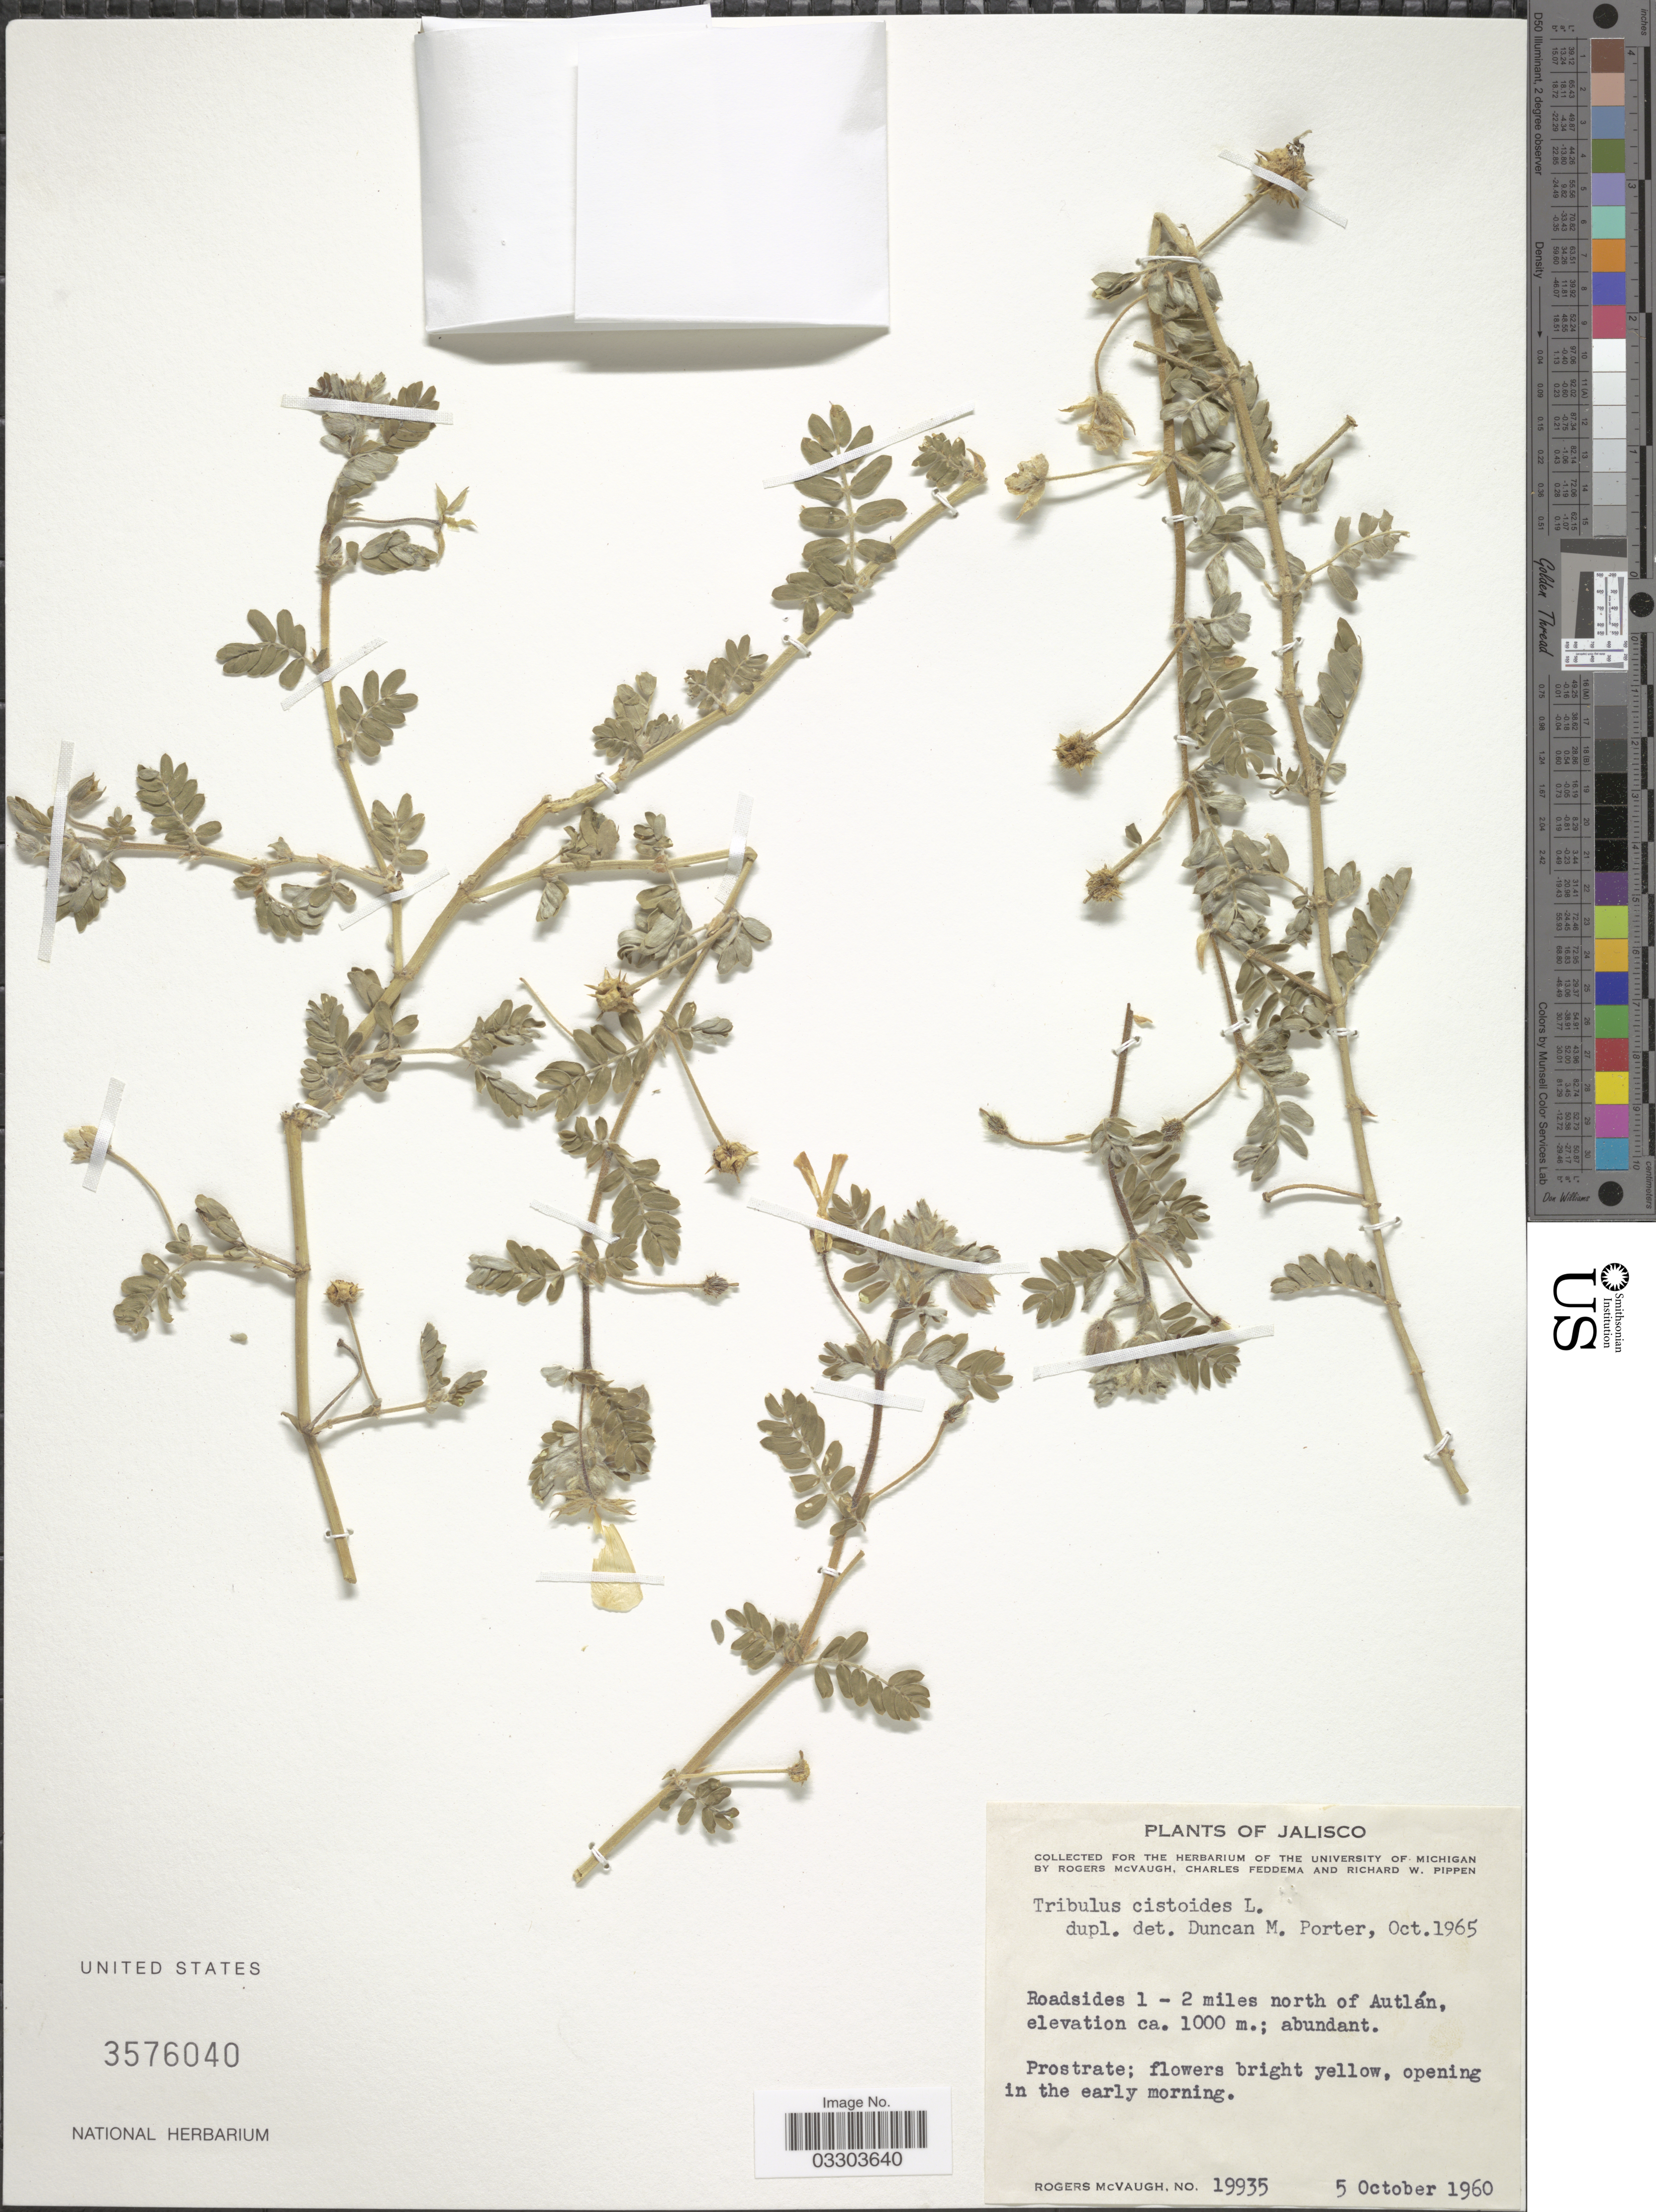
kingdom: Plantae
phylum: Tracheophyta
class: Magnoliopsida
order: Zygophyllales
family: Zygophyllaceae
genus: Tribulus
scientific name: Tribulus cistoides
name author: L.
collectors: R. McVaugh, C. Feddema & R. W. Pippen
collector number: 19935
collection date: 1960-10-05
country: Mexico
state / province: Jalisco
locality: Roadsides 1 - 2 miles north of Autlán.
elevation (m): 1000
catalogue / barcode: US 3576040